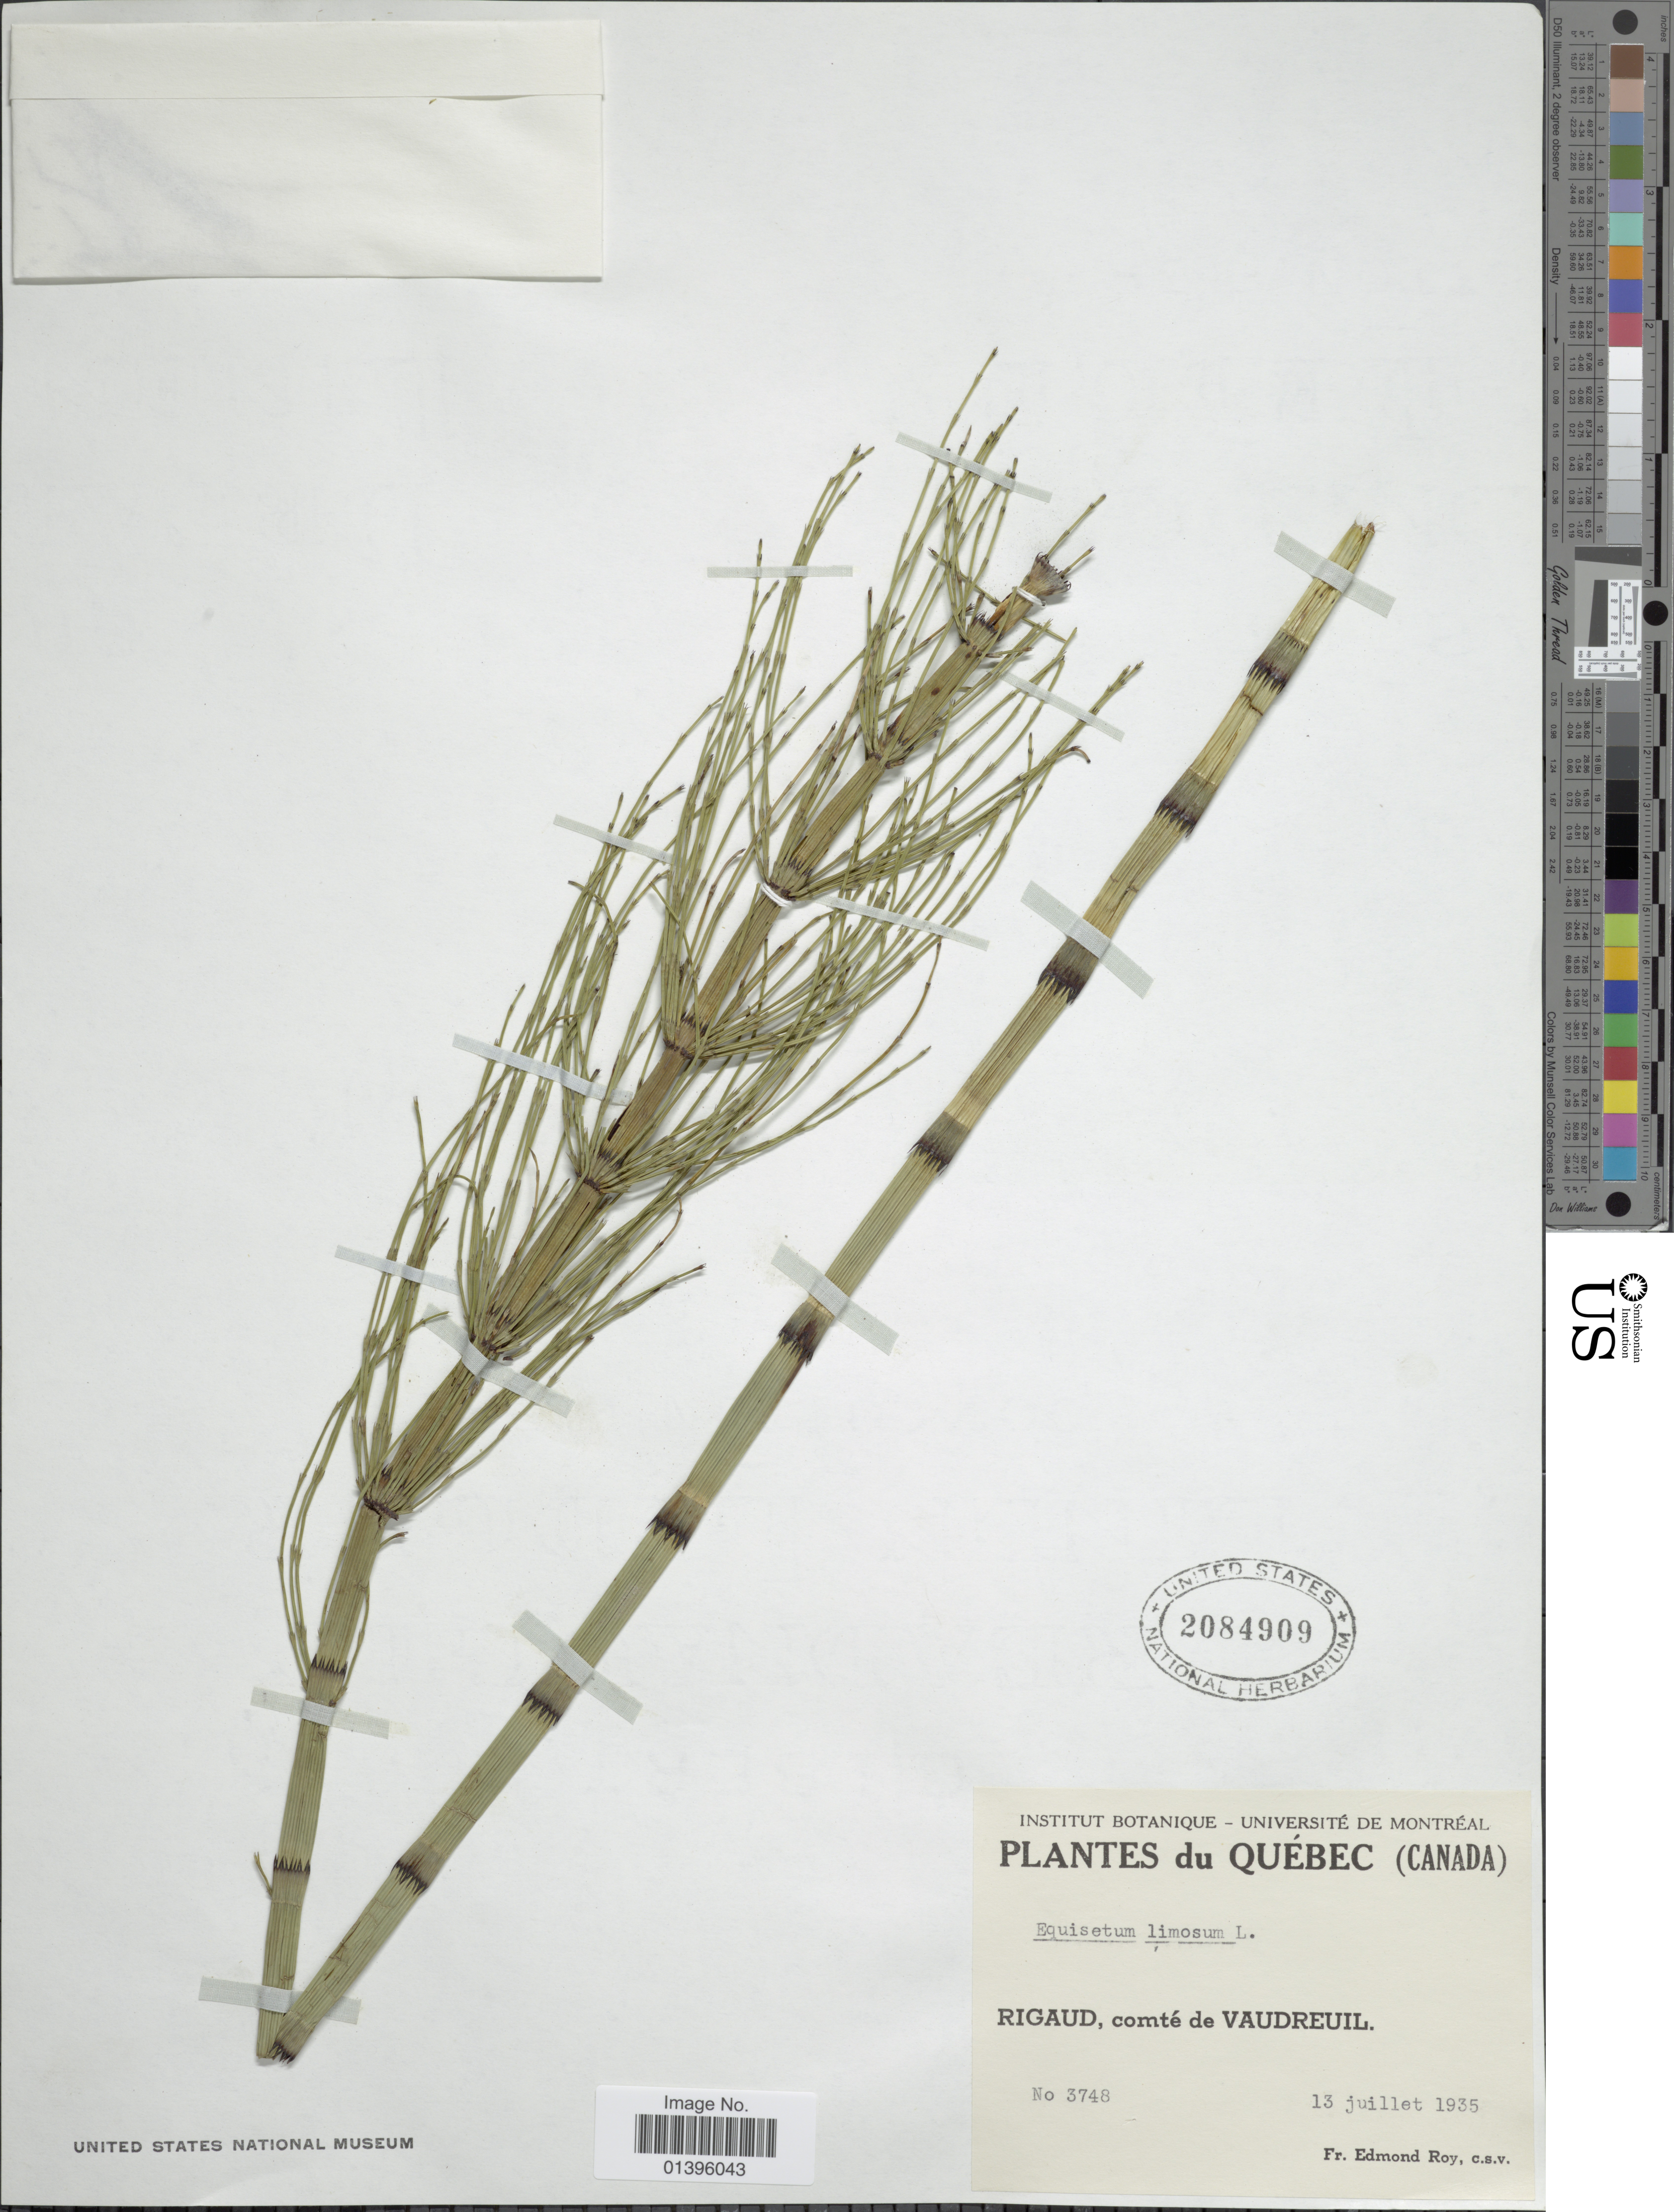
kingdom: Plantae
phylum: Tracheophyta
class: Polypodiopsida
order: Equisetales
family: Equisetaceae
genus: Equisetum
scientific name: Equisetum fluviatile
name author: L.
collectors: E. Roy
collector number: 3748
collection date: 1935-07-13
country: Canada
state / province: Quebec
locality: Rigaud, comté de Vaudreuil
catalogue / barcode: US 2084909